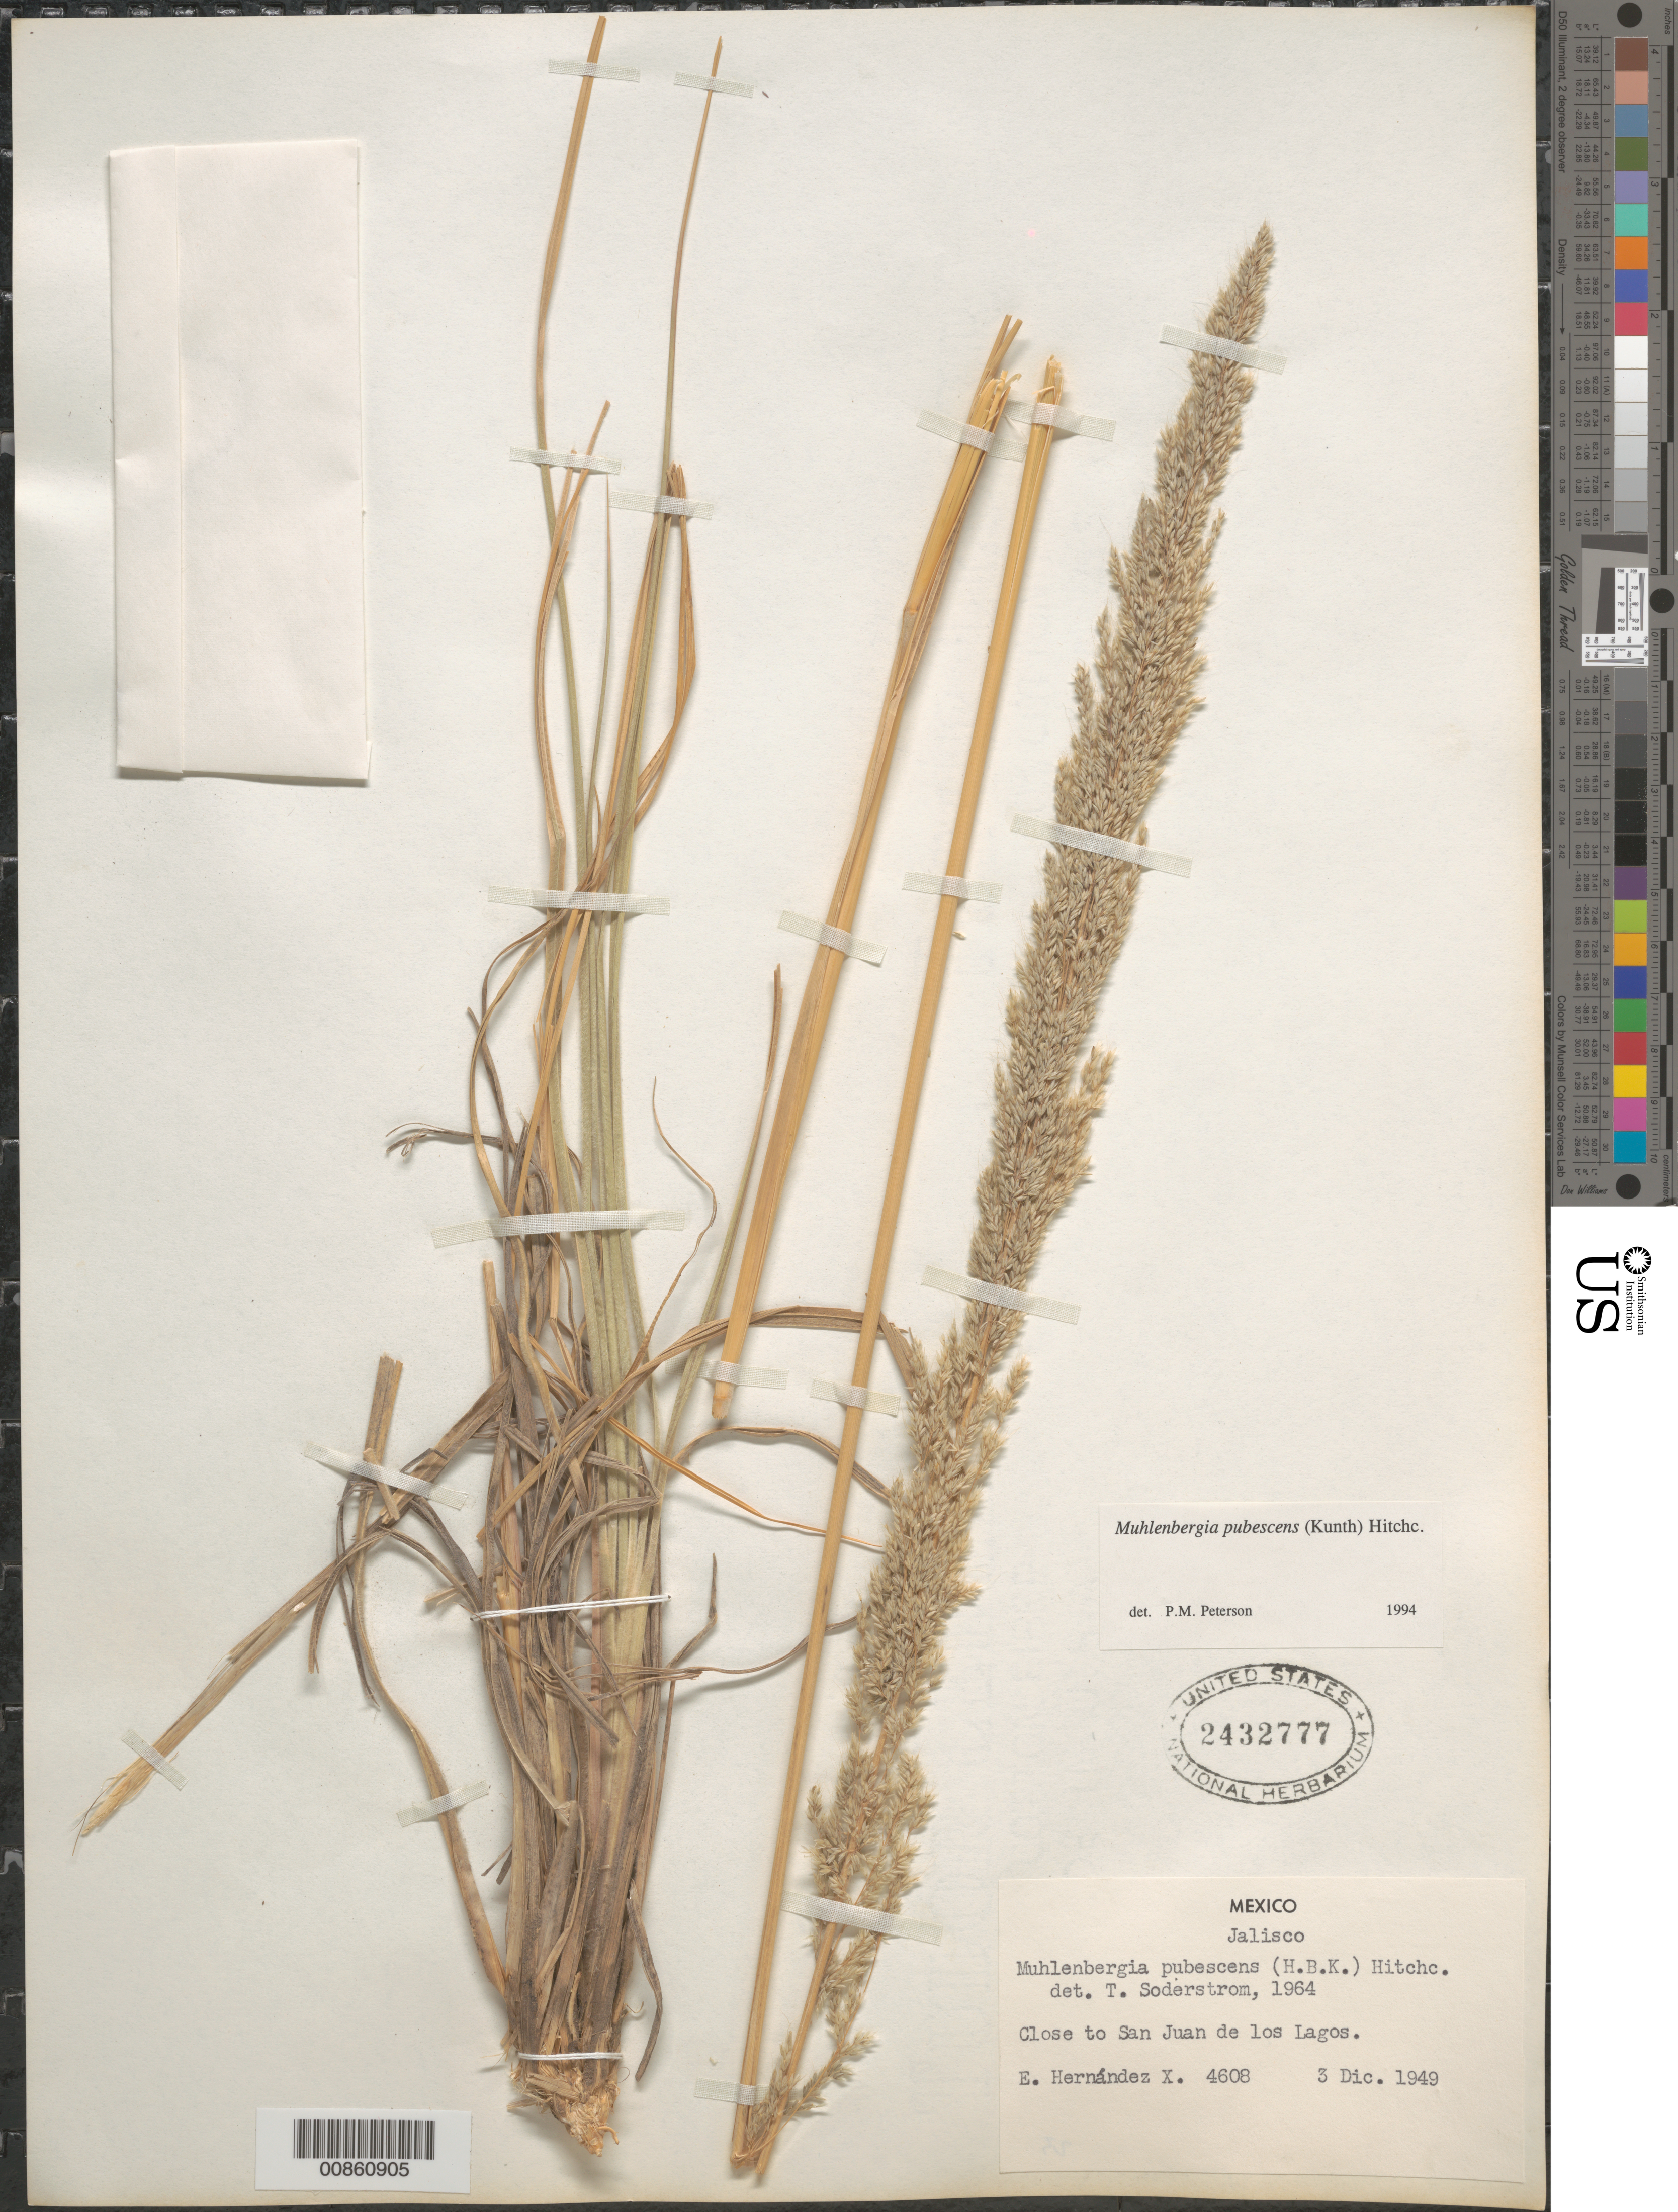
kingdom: Plantae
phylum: Tracheophyta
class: Liliopsida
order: Poales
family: Poaceae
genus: Muhlenbergia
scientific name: Muhlenbergia pubescens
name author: (Kunth) Hitchc.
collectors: E. I. Hernández-X.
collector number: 4608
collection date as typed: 03 Dec 1949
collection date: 1949-12-03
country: Mexico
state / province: Jalisco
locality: Close to San Juan de los Lagos, Jal.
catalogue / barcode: US 2432777